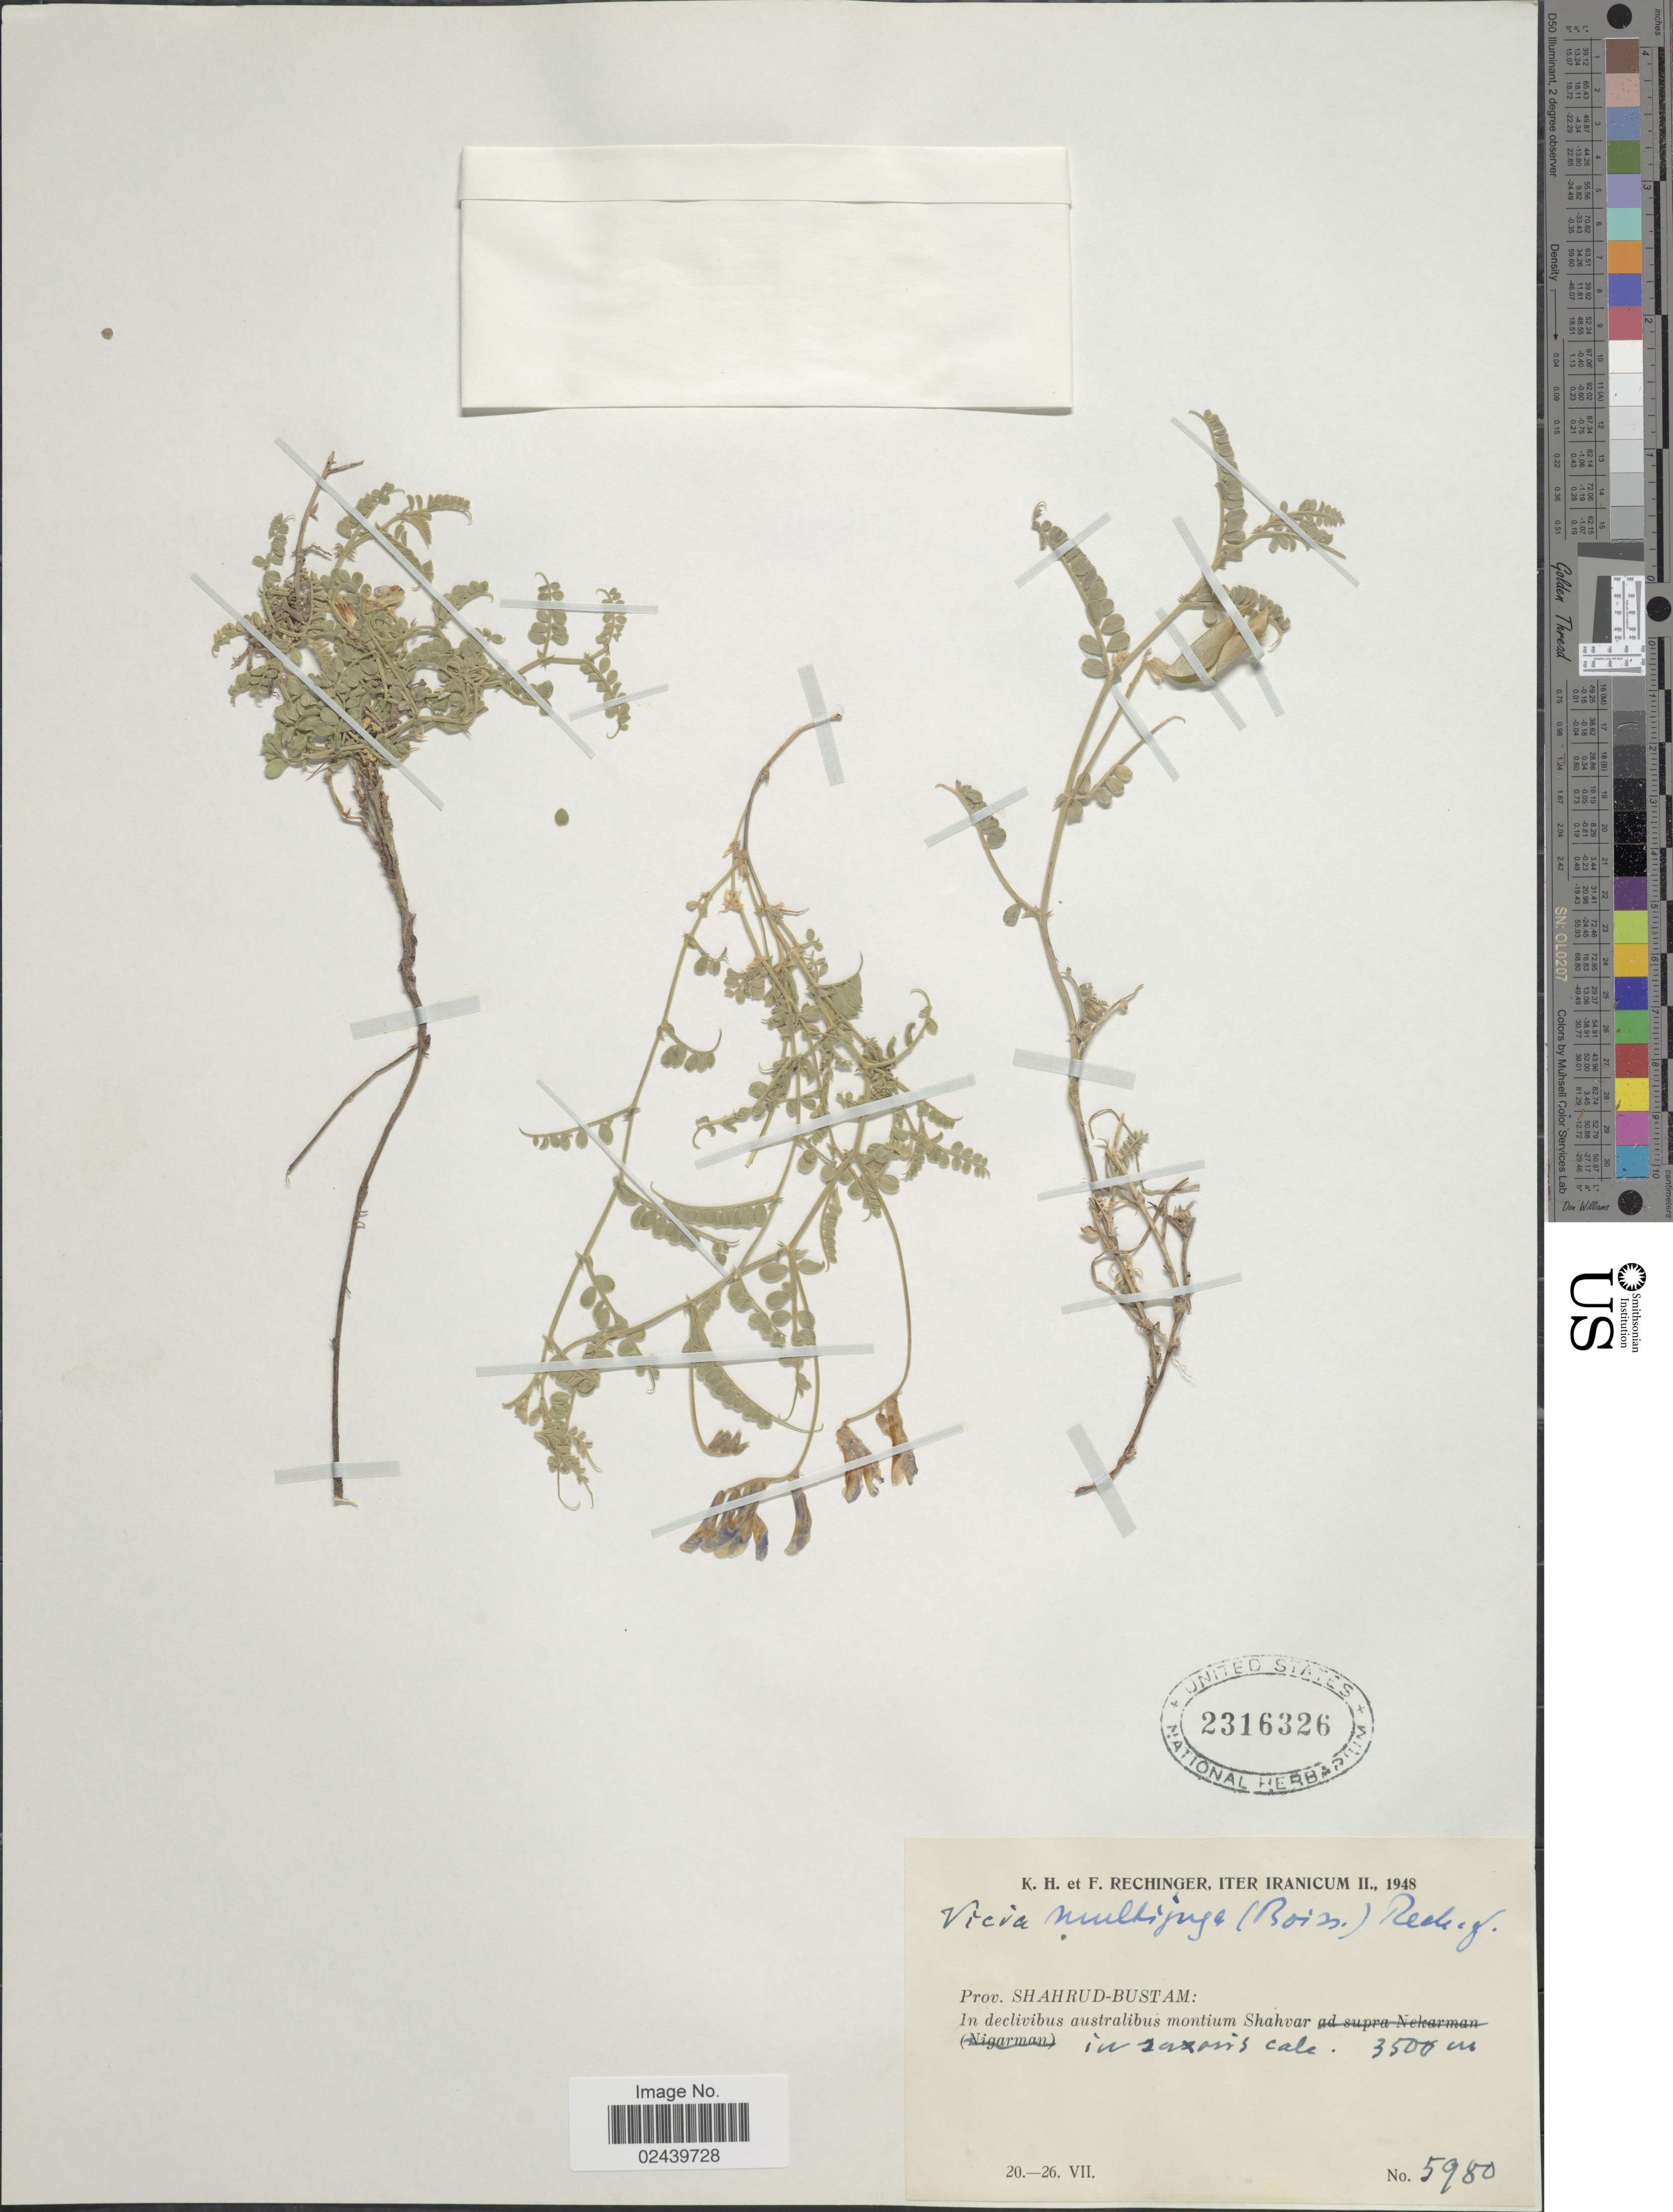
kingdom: Plantae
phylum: Tracheophyta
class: Magnoliopsida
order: Fabales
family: Fabaceae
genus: Vicia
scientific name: Vicia multijuga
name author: (Boiss.) Rech. f.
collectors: K. H. Rechinger & F. Rechinger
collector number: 5980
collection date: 1948-07-20/1948-07-27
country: Iran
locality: Prov. Shahrud-Bustam: montium Shahvar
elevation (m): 3500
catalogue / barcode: US 2316326